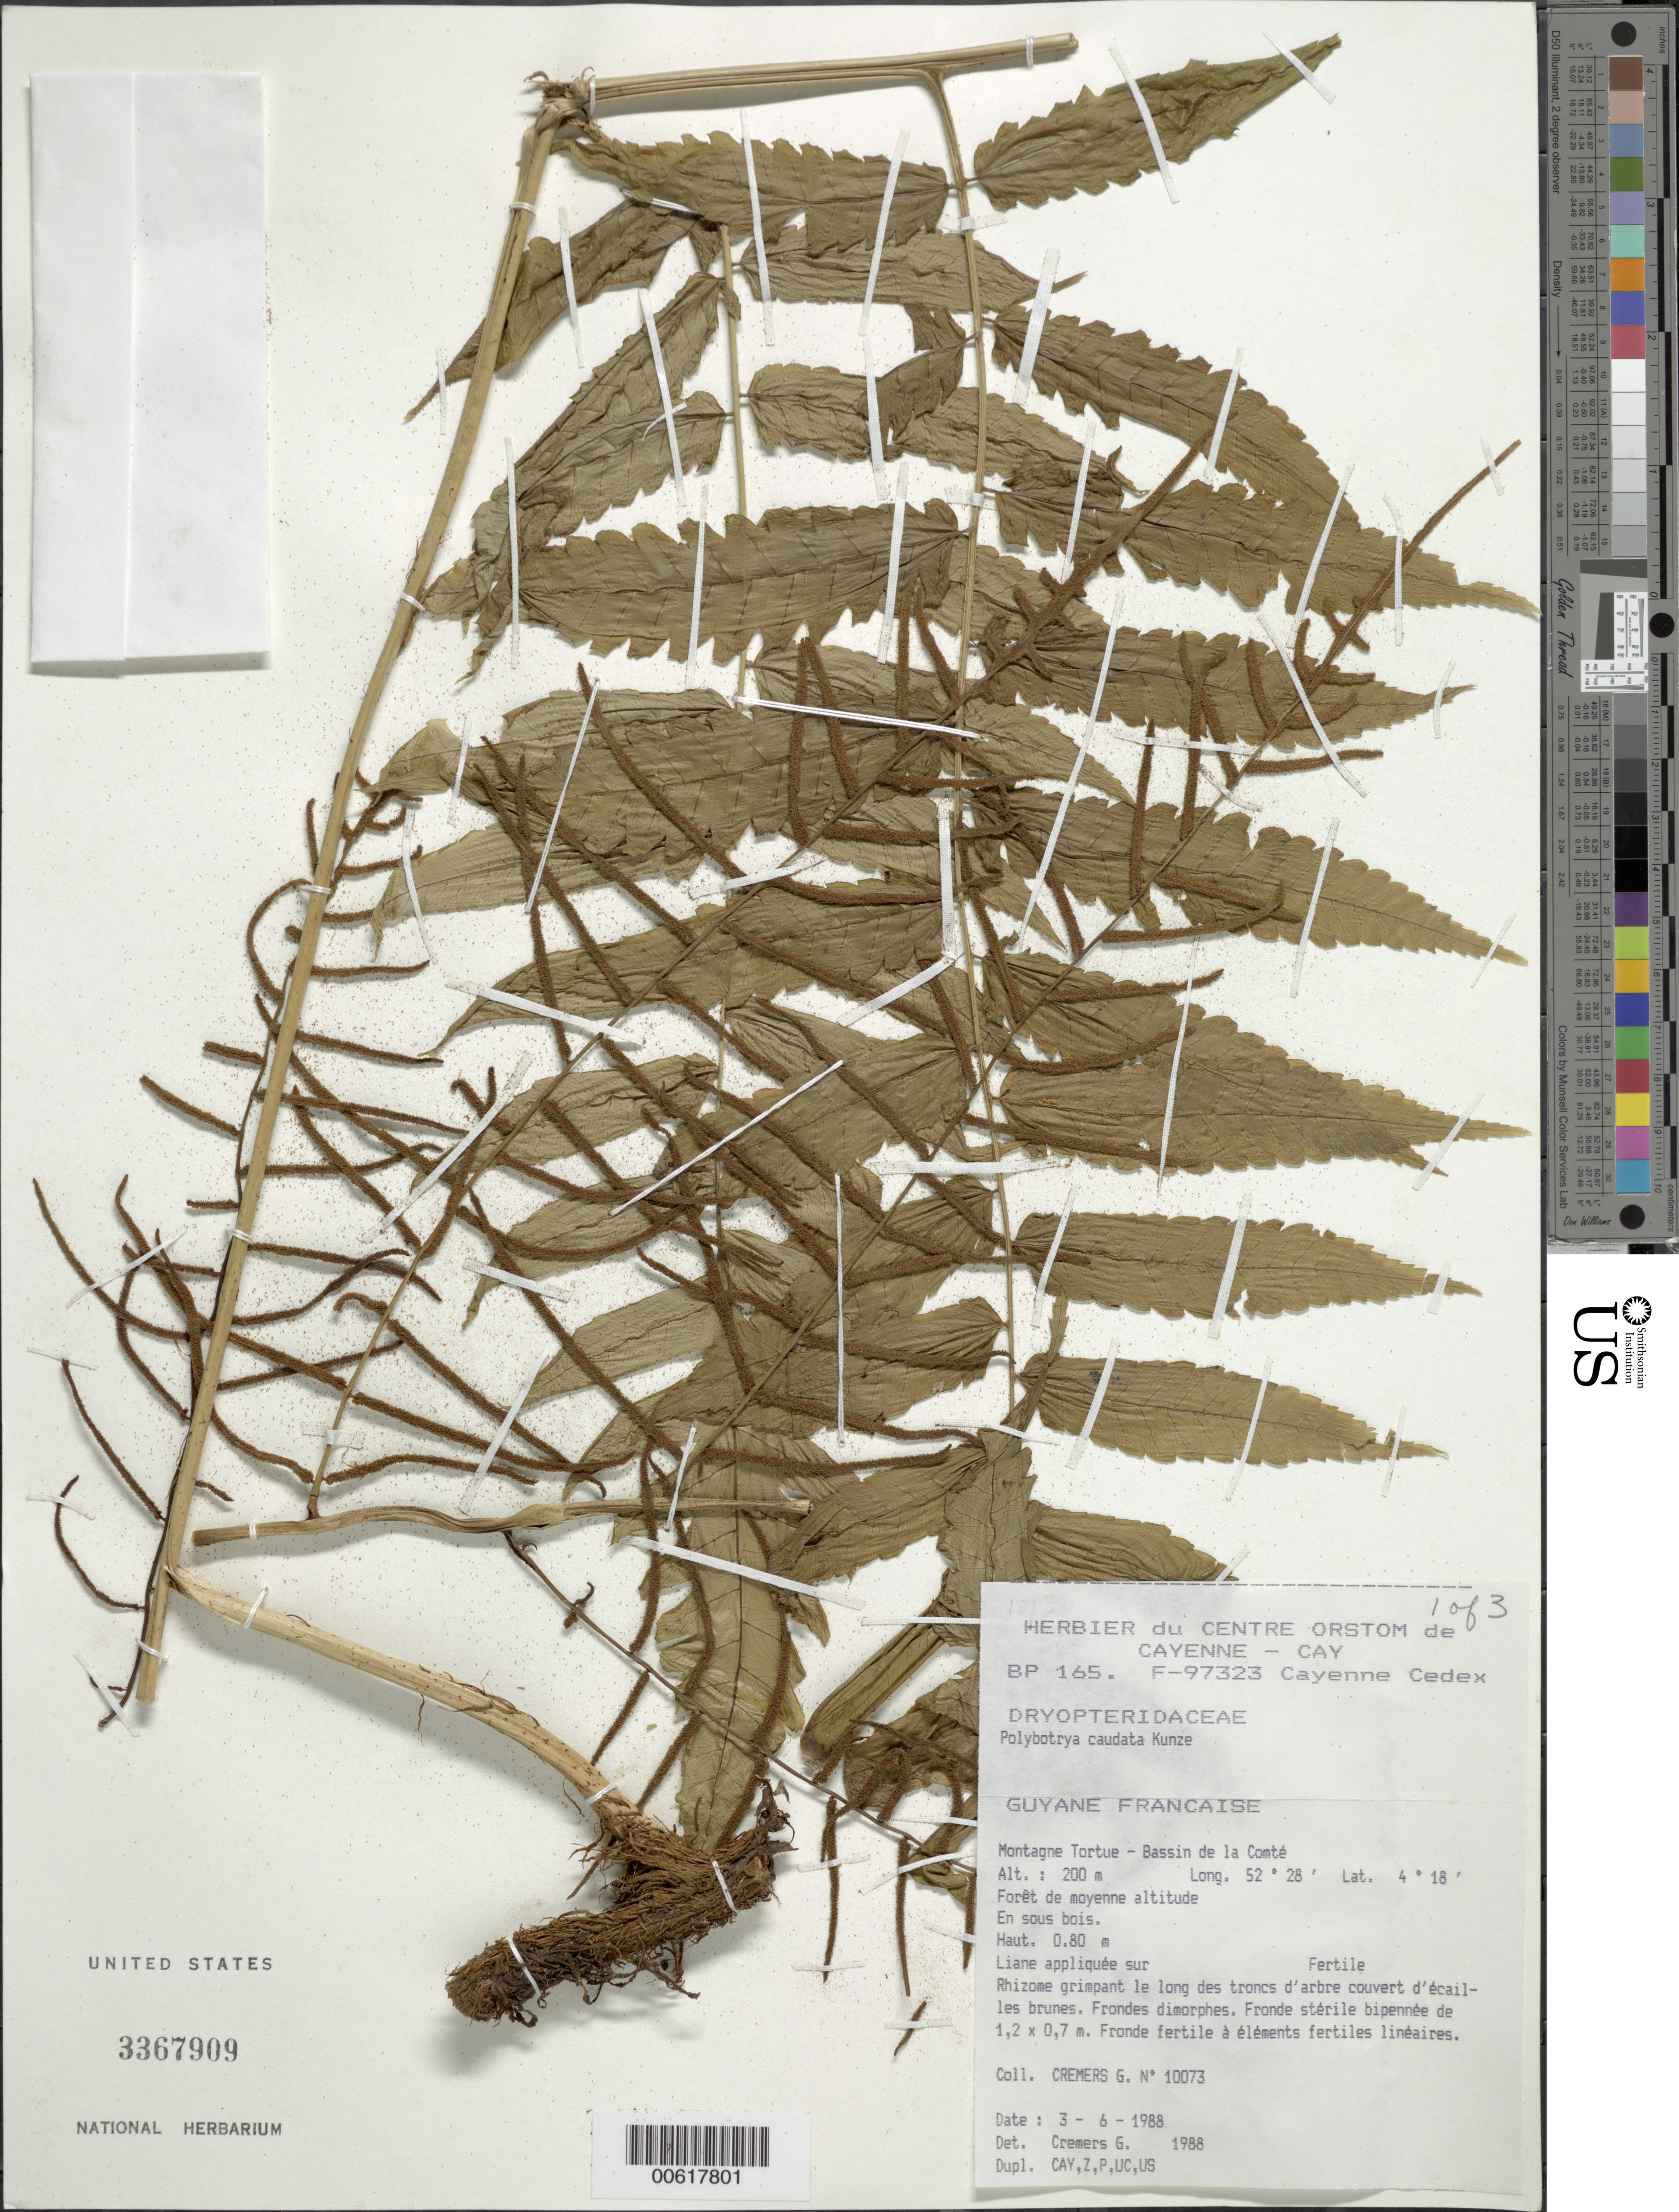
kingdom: Plantae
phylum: Tracheophyta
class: Polypodiopsida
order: Polypodiales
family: Dryopteridaceae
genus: Polybotrya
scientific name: Polybotrya caudata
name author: Kunze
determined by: Cremers, Georges A.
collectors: G. Cremers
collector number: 10073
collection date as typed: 3-Jun-88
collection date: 1988-06-03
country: French Guiana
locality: Montagne Tortue, Bassin de la Comte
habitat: Forest at middle altitude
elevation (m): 200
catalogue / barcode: US 3367909